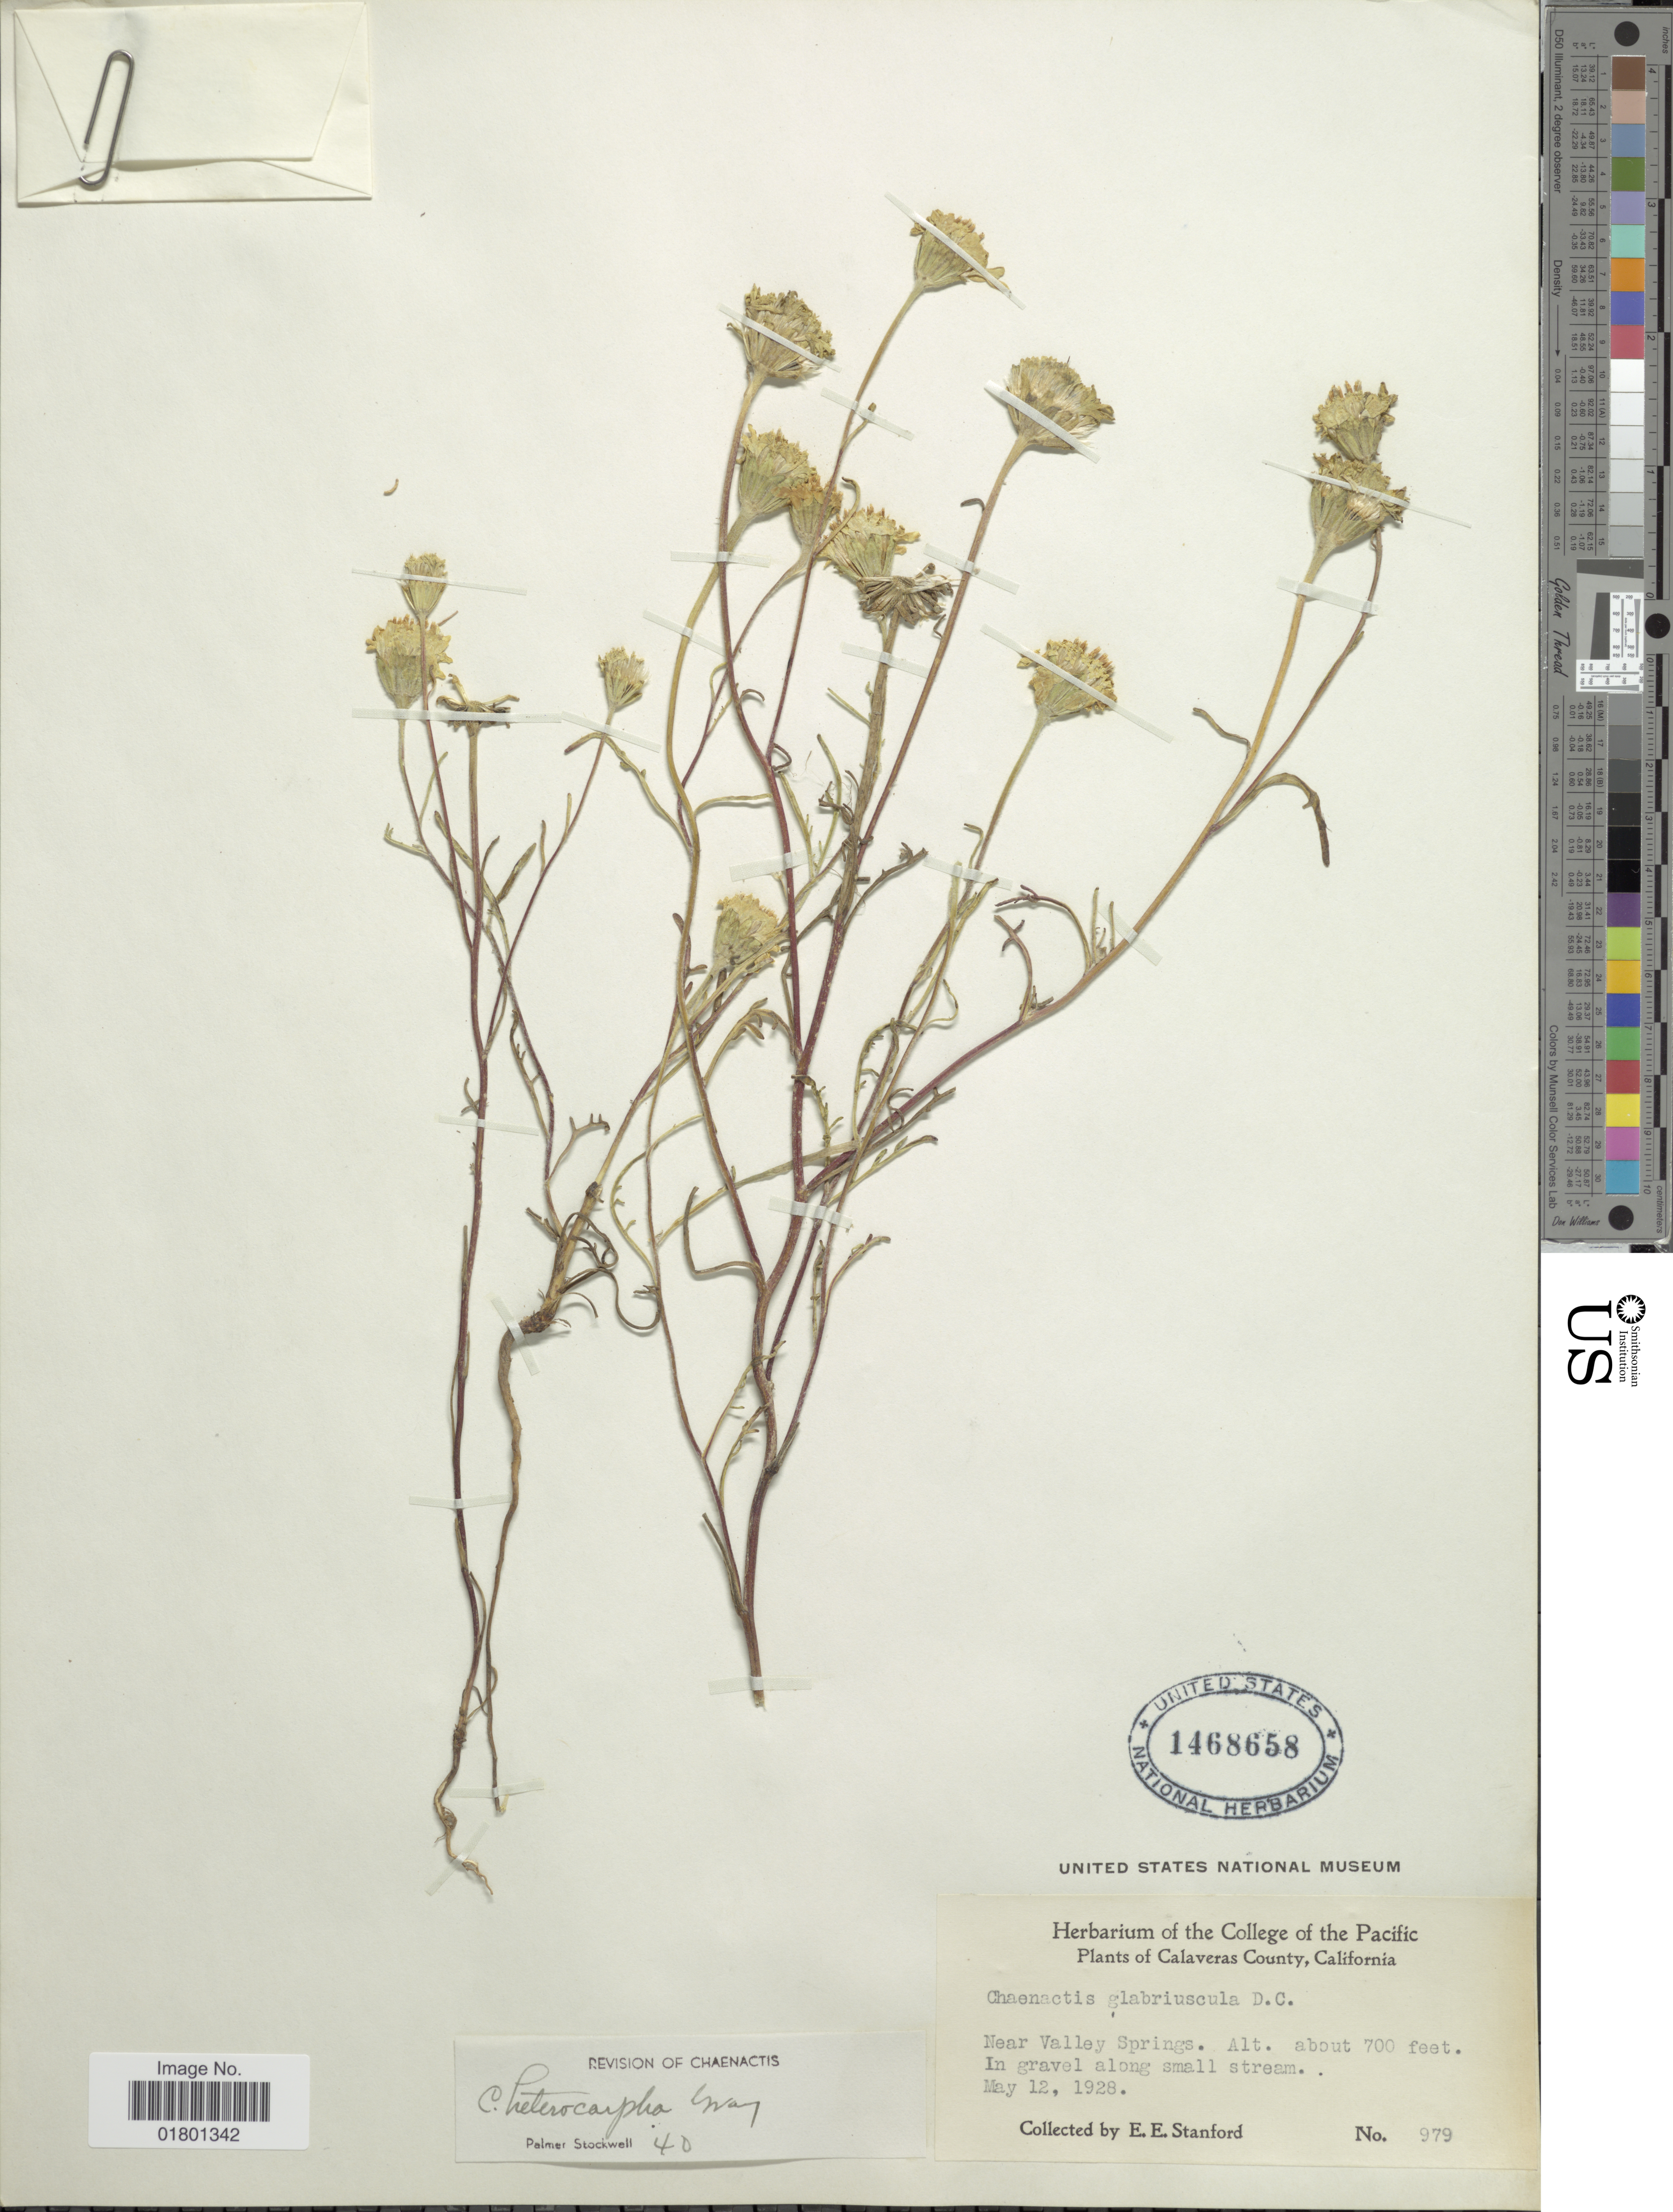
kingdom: Plantae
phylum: Tracheophyta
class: Magnoliopsida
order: Asterales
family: Asteraceae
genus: Chaenactis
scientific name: Chaenactis heterocarpha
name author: Torr. & A. Gray ex A. Gray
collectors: E. Stanford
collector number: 979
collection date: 1928-05-12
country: United States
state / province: California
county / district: Calaveras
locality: Calaveras County, Near Valley Springs, In gravel along small stream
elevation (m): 213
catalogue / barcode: US 1468658